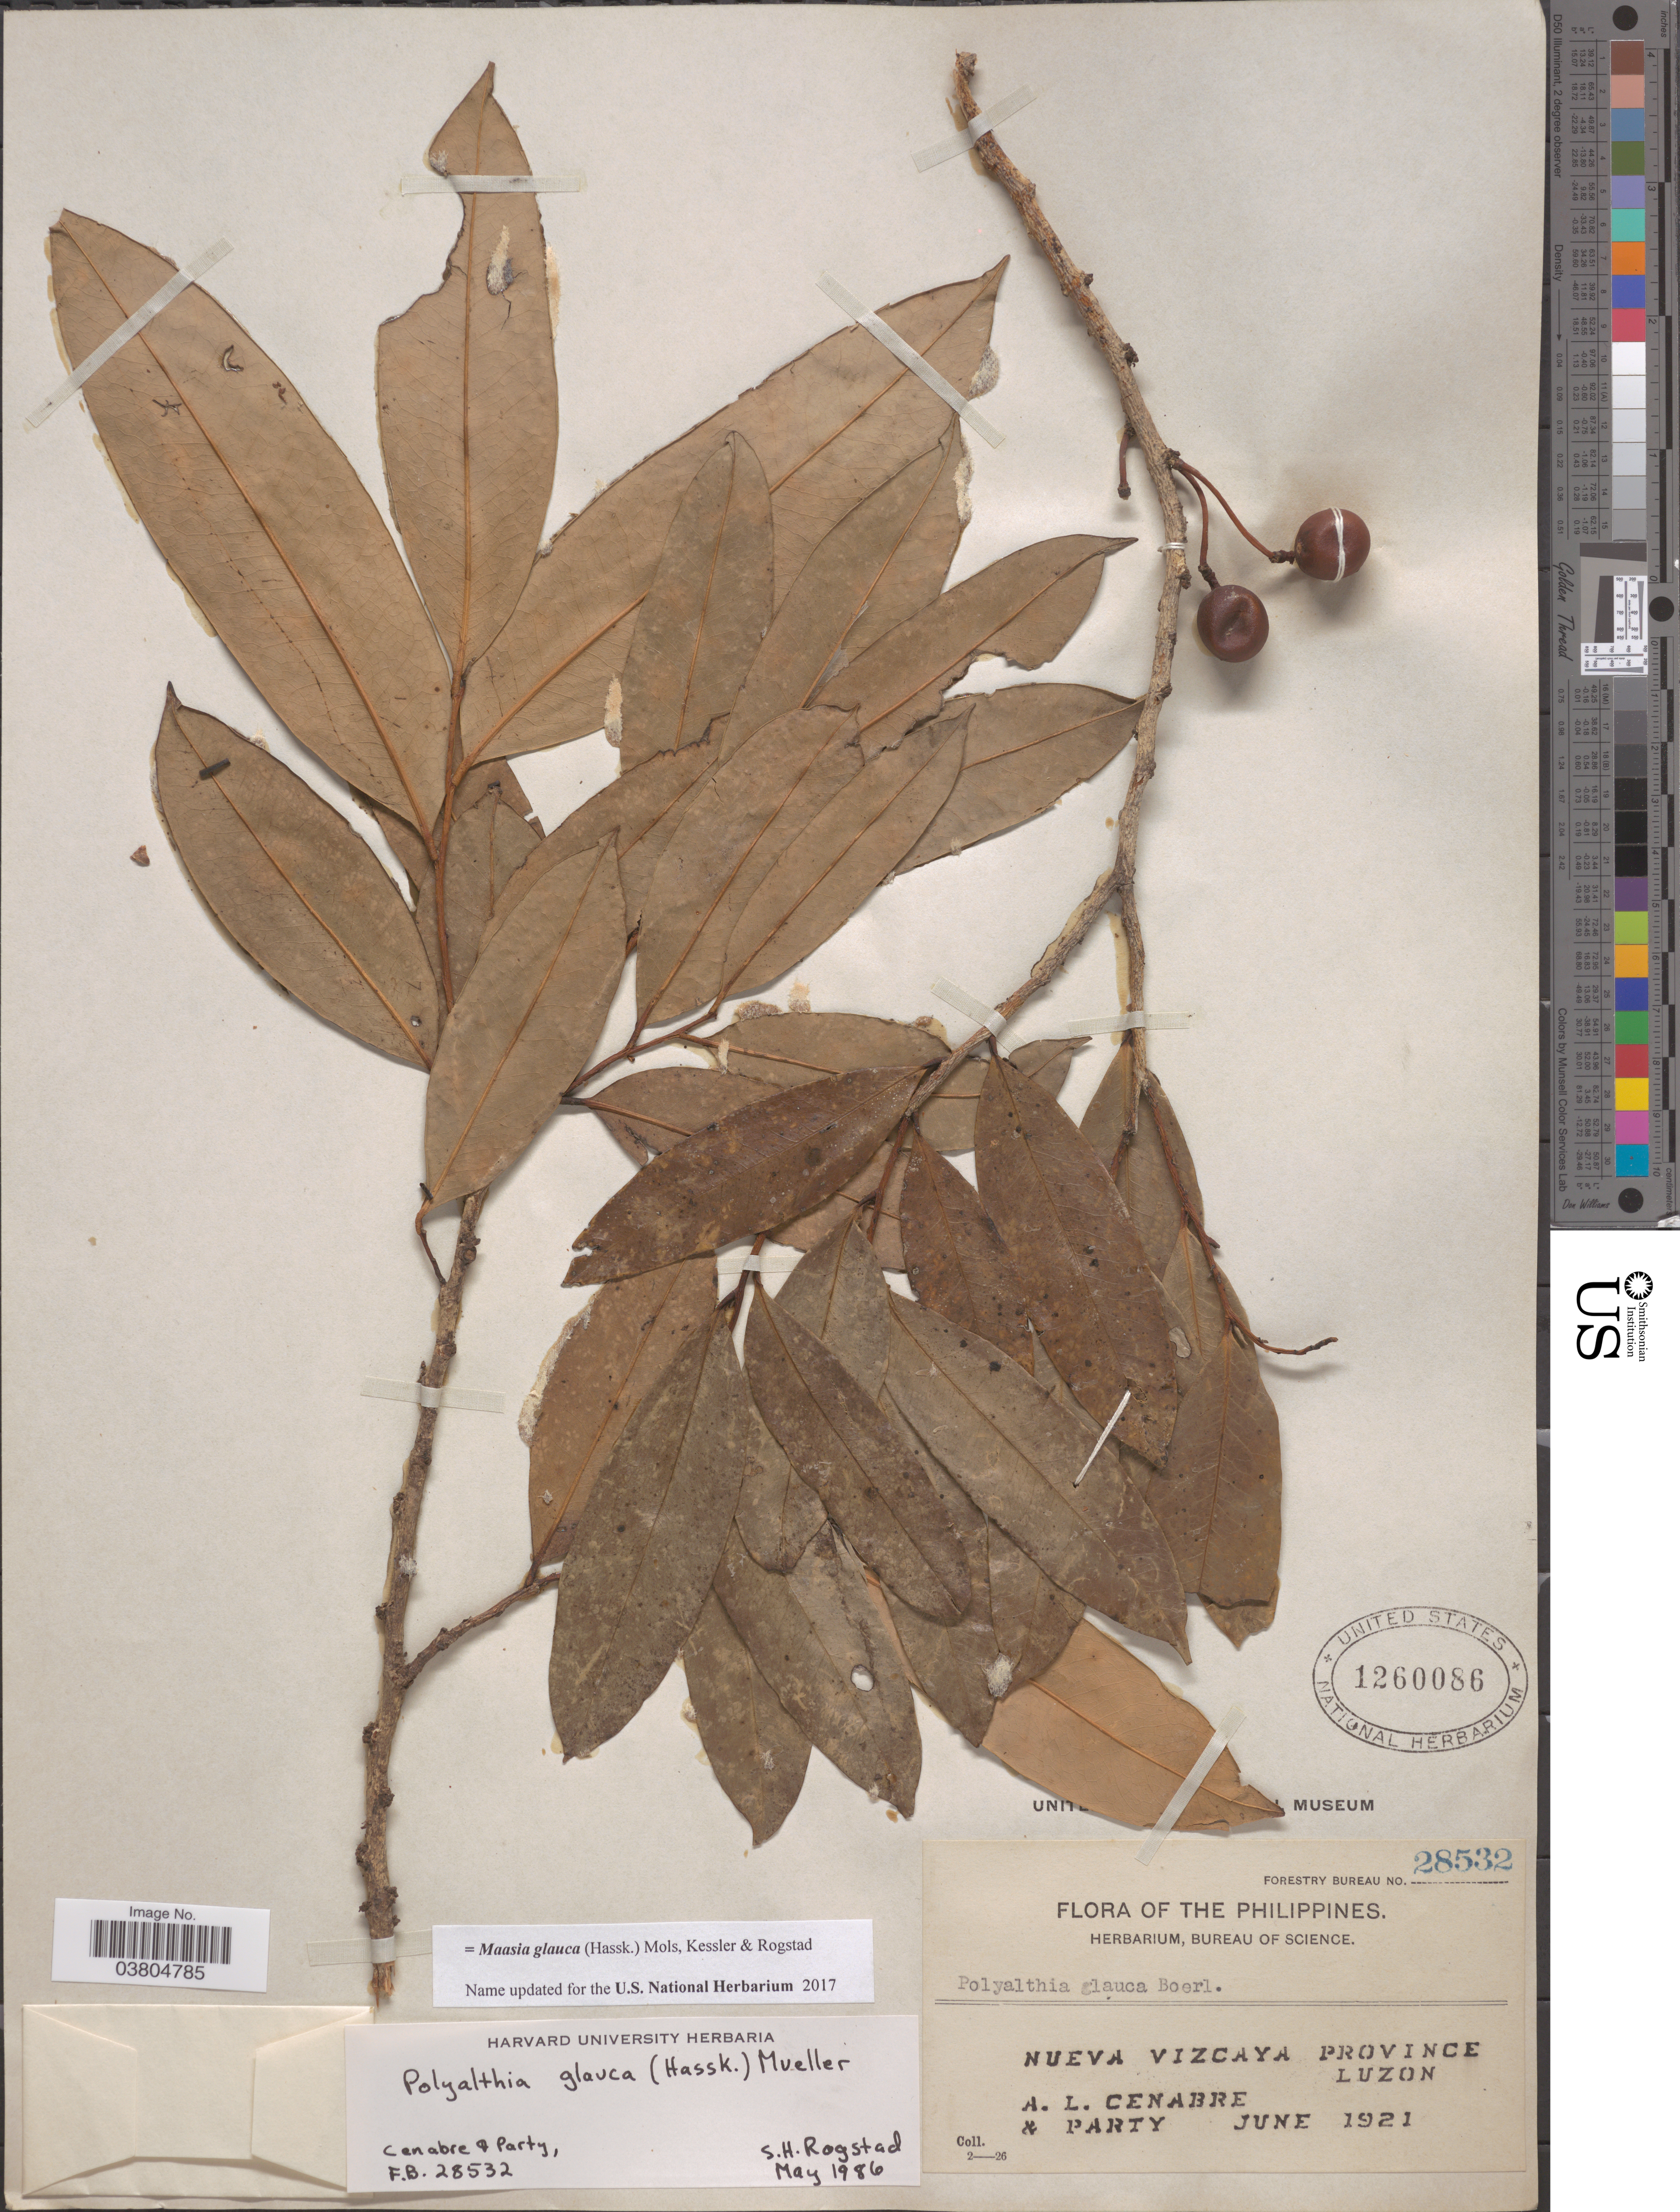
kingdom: Plantae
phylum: Tracheophyta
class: Magnoliopsida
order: Magnoliales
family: Annonaceae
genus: Maasia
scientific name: Maasia glauca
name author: (Hassk.) Mols et al.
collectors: A. Cenabre & Party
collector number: Forestry Bureau 28532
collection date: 1921-06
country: Philippines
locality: Nueva Vizcaya. Province Luzon.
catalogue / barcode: US 1260086